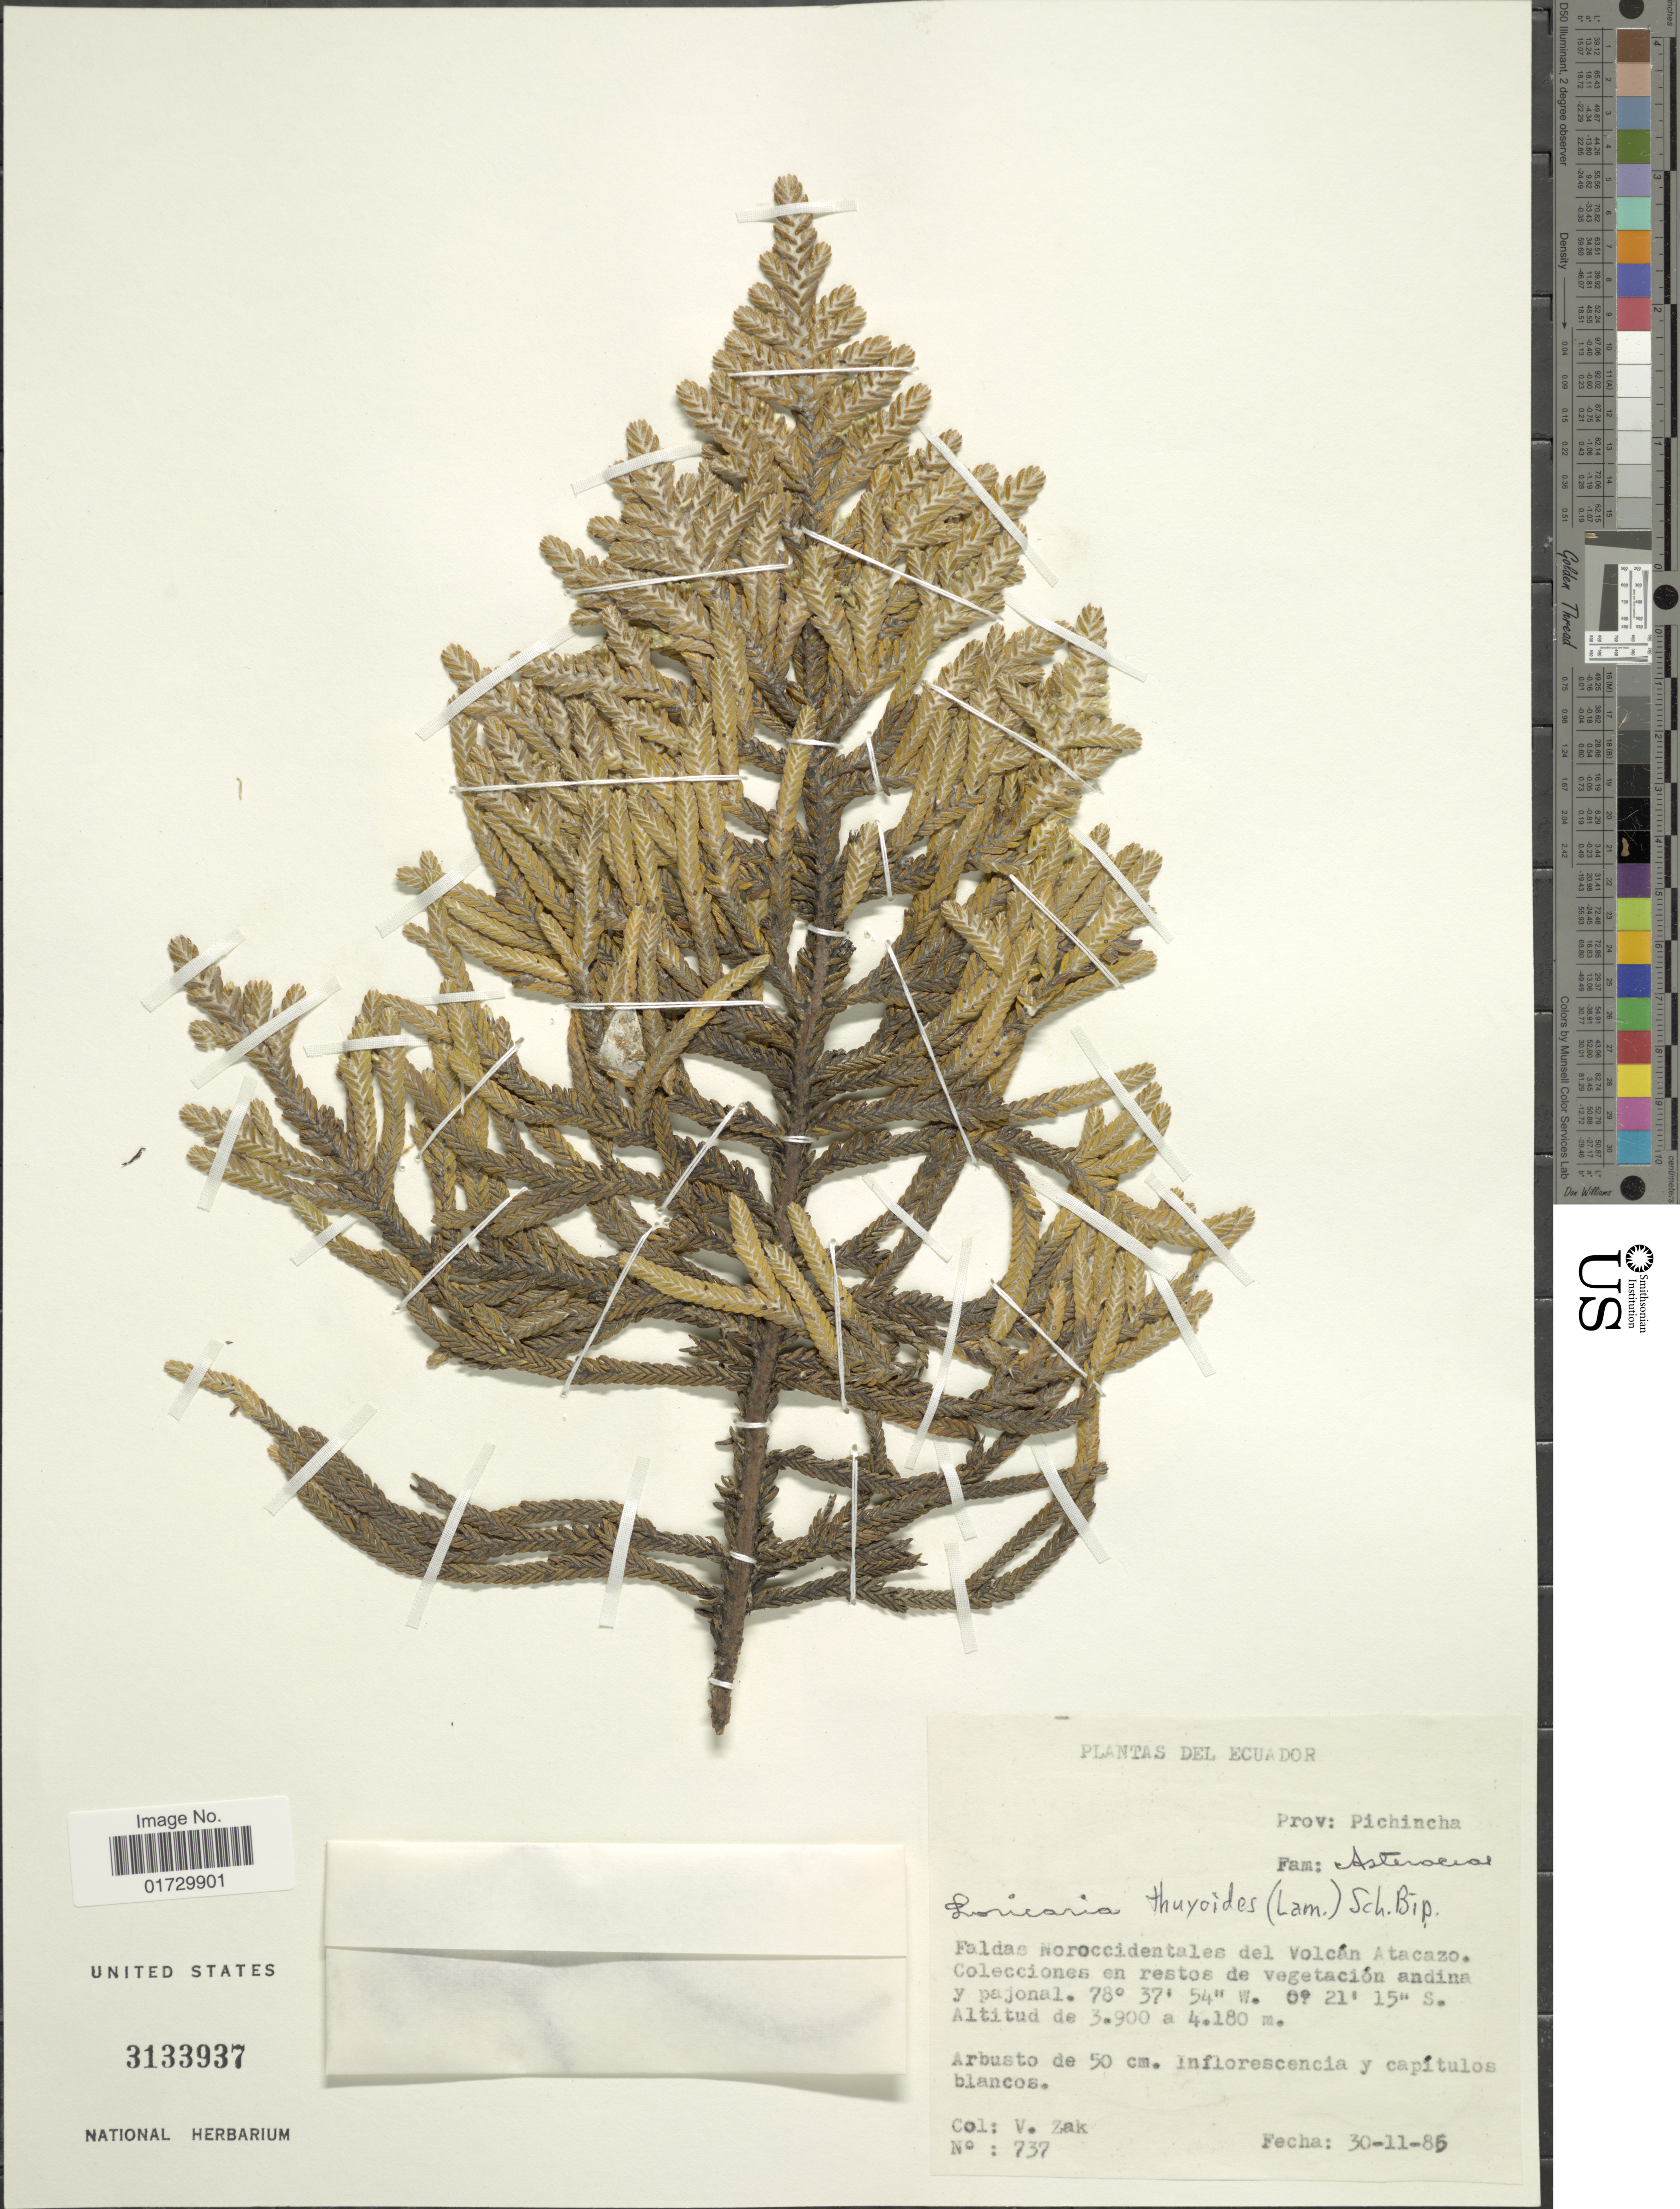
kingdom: Plantae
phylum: Tracheophyta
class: Magnoliopsida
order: Asterales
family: Asteraceae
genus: Loricaria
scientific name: Loricaria thuyoides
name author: (Lam.) Sch. Bip.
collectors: V. Zak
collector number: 737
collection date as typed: Transcribed d/m/y: 30/11/85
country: Ecuador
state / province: Pichincha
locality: Foldas Noroccidentales del Volcan Atacazo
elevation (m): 3900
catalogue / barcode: US 3133937